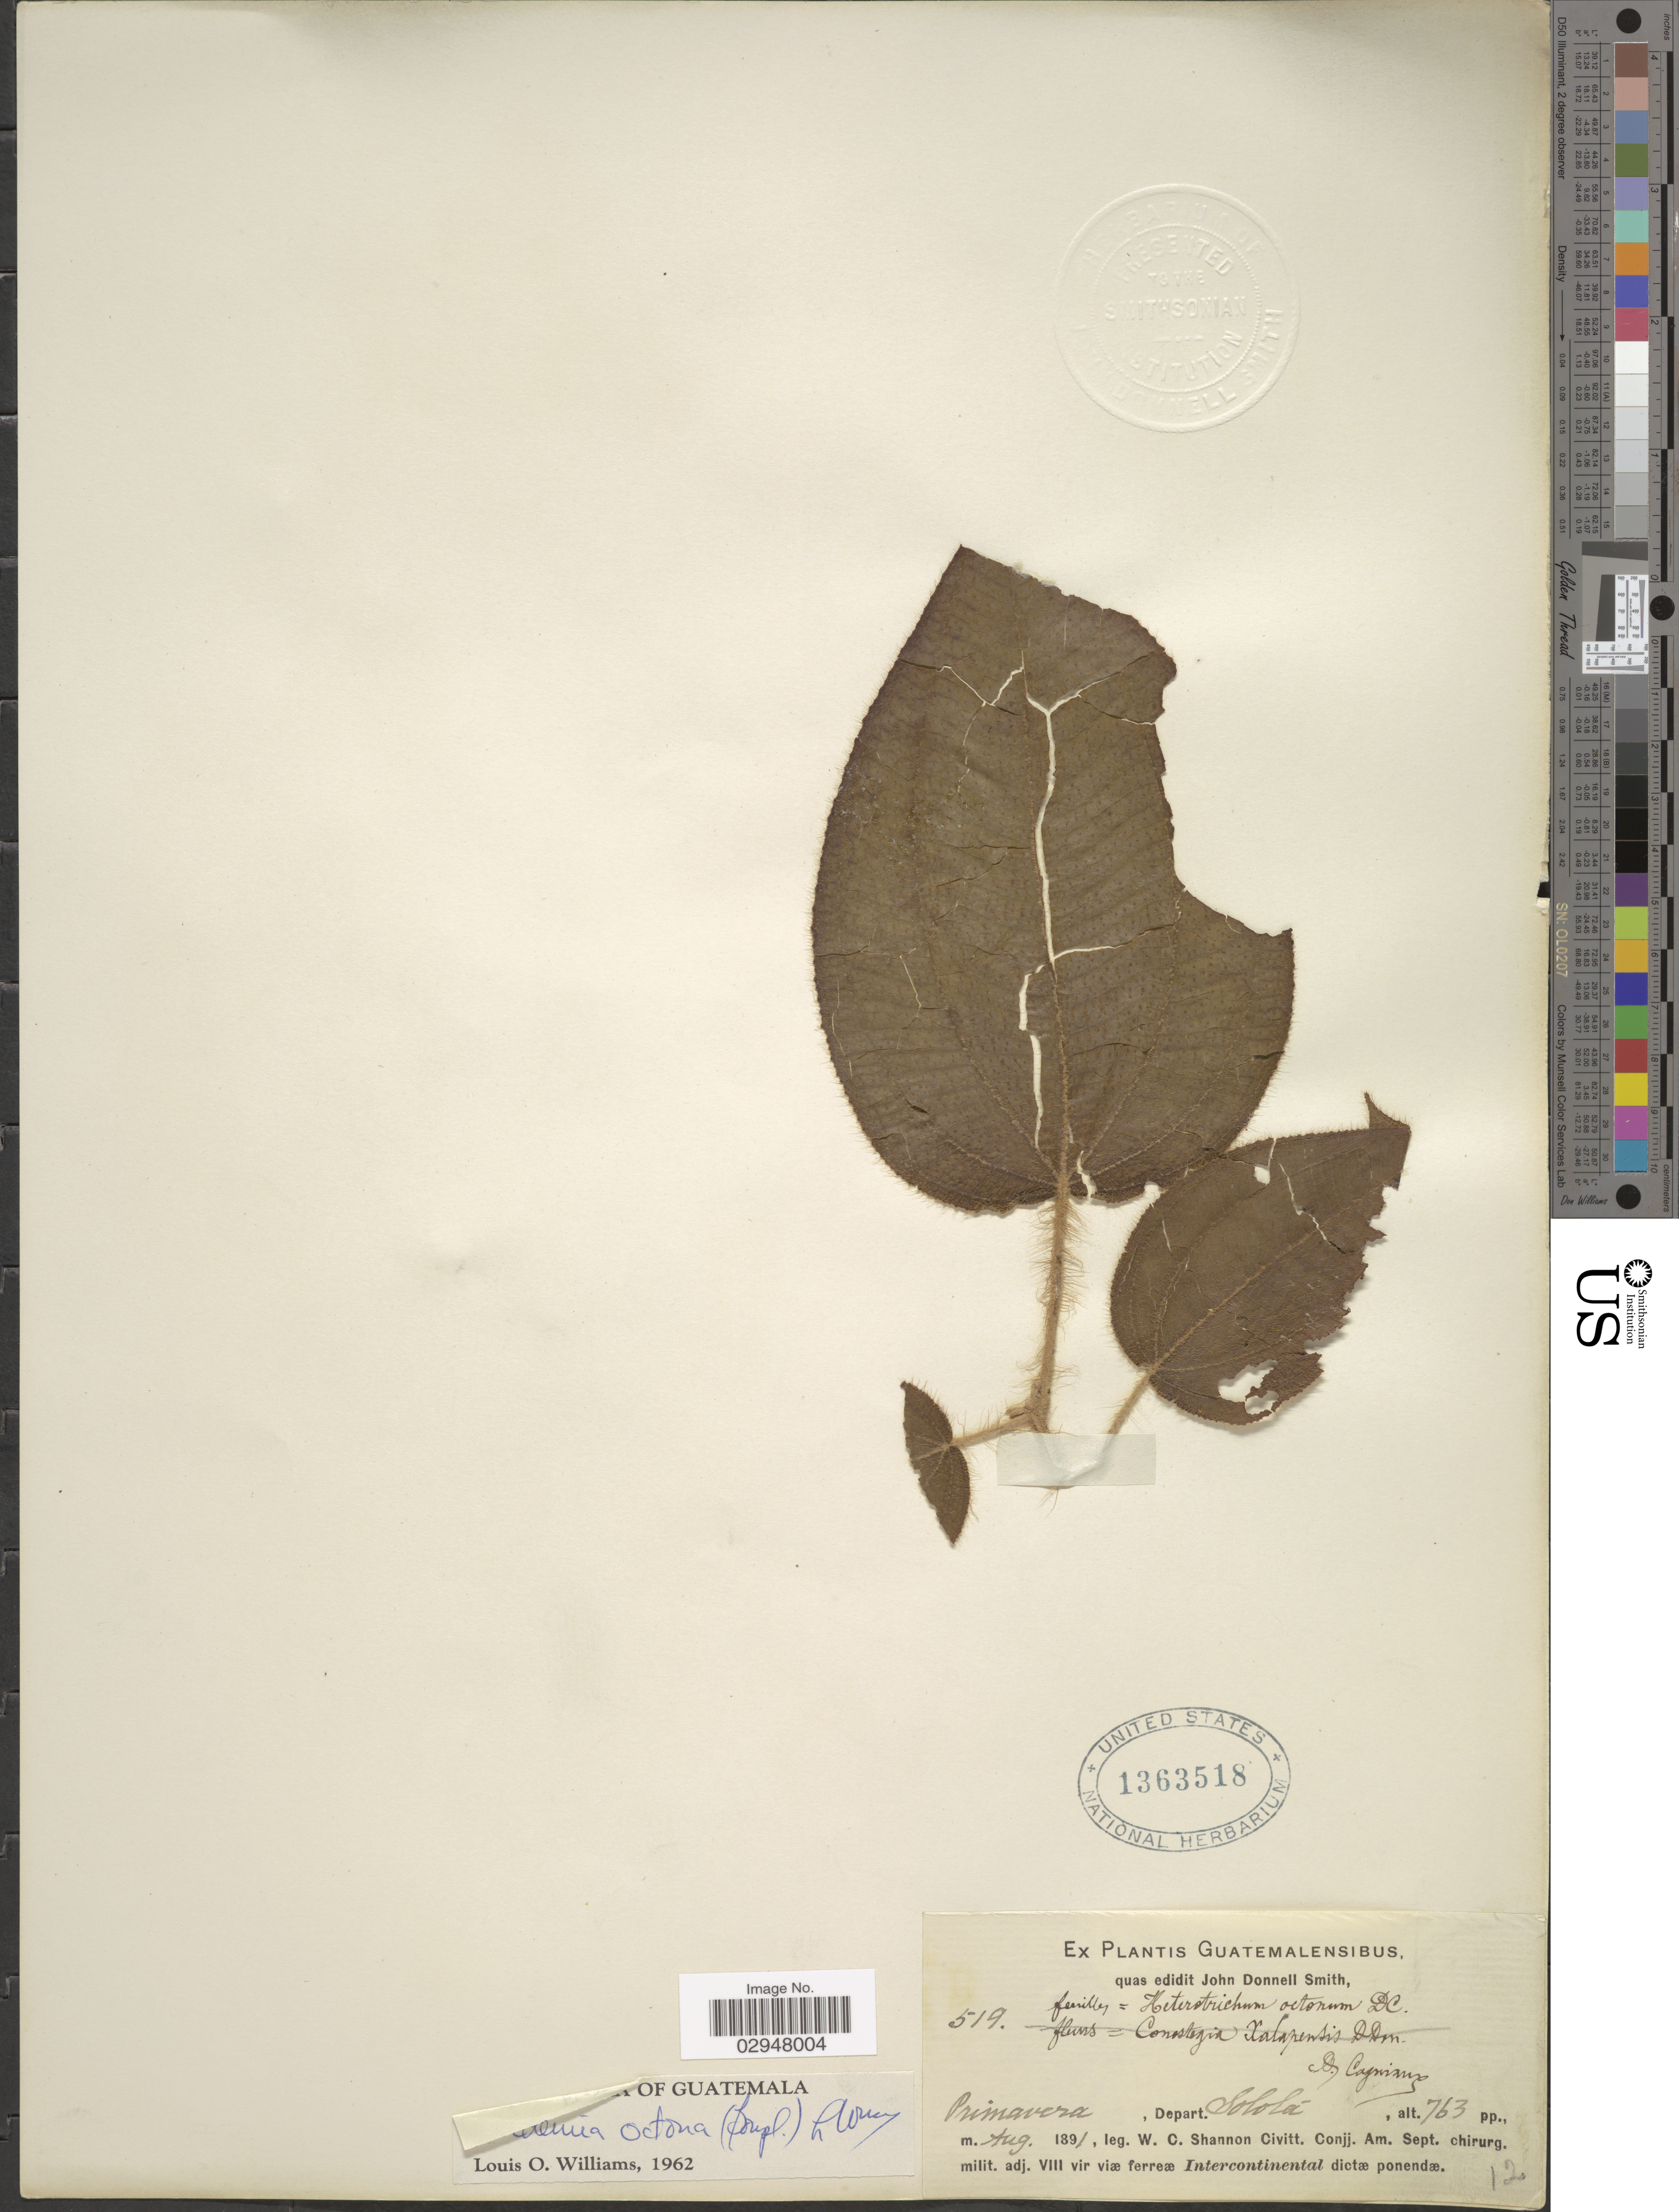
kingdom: Plantae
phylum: Tracheophyta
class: Magnoliopsida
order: Myrtales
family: Melastomataceae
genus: Clidemia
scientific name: Clidemia octona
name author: (Bonpl.) L.O. Williams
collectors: W. C. Shannon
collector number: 519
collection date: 1891-08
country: Guatemala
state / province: Sololá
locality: Primavera, Depart. Sololá.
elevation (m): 233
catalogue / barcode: US 1363518